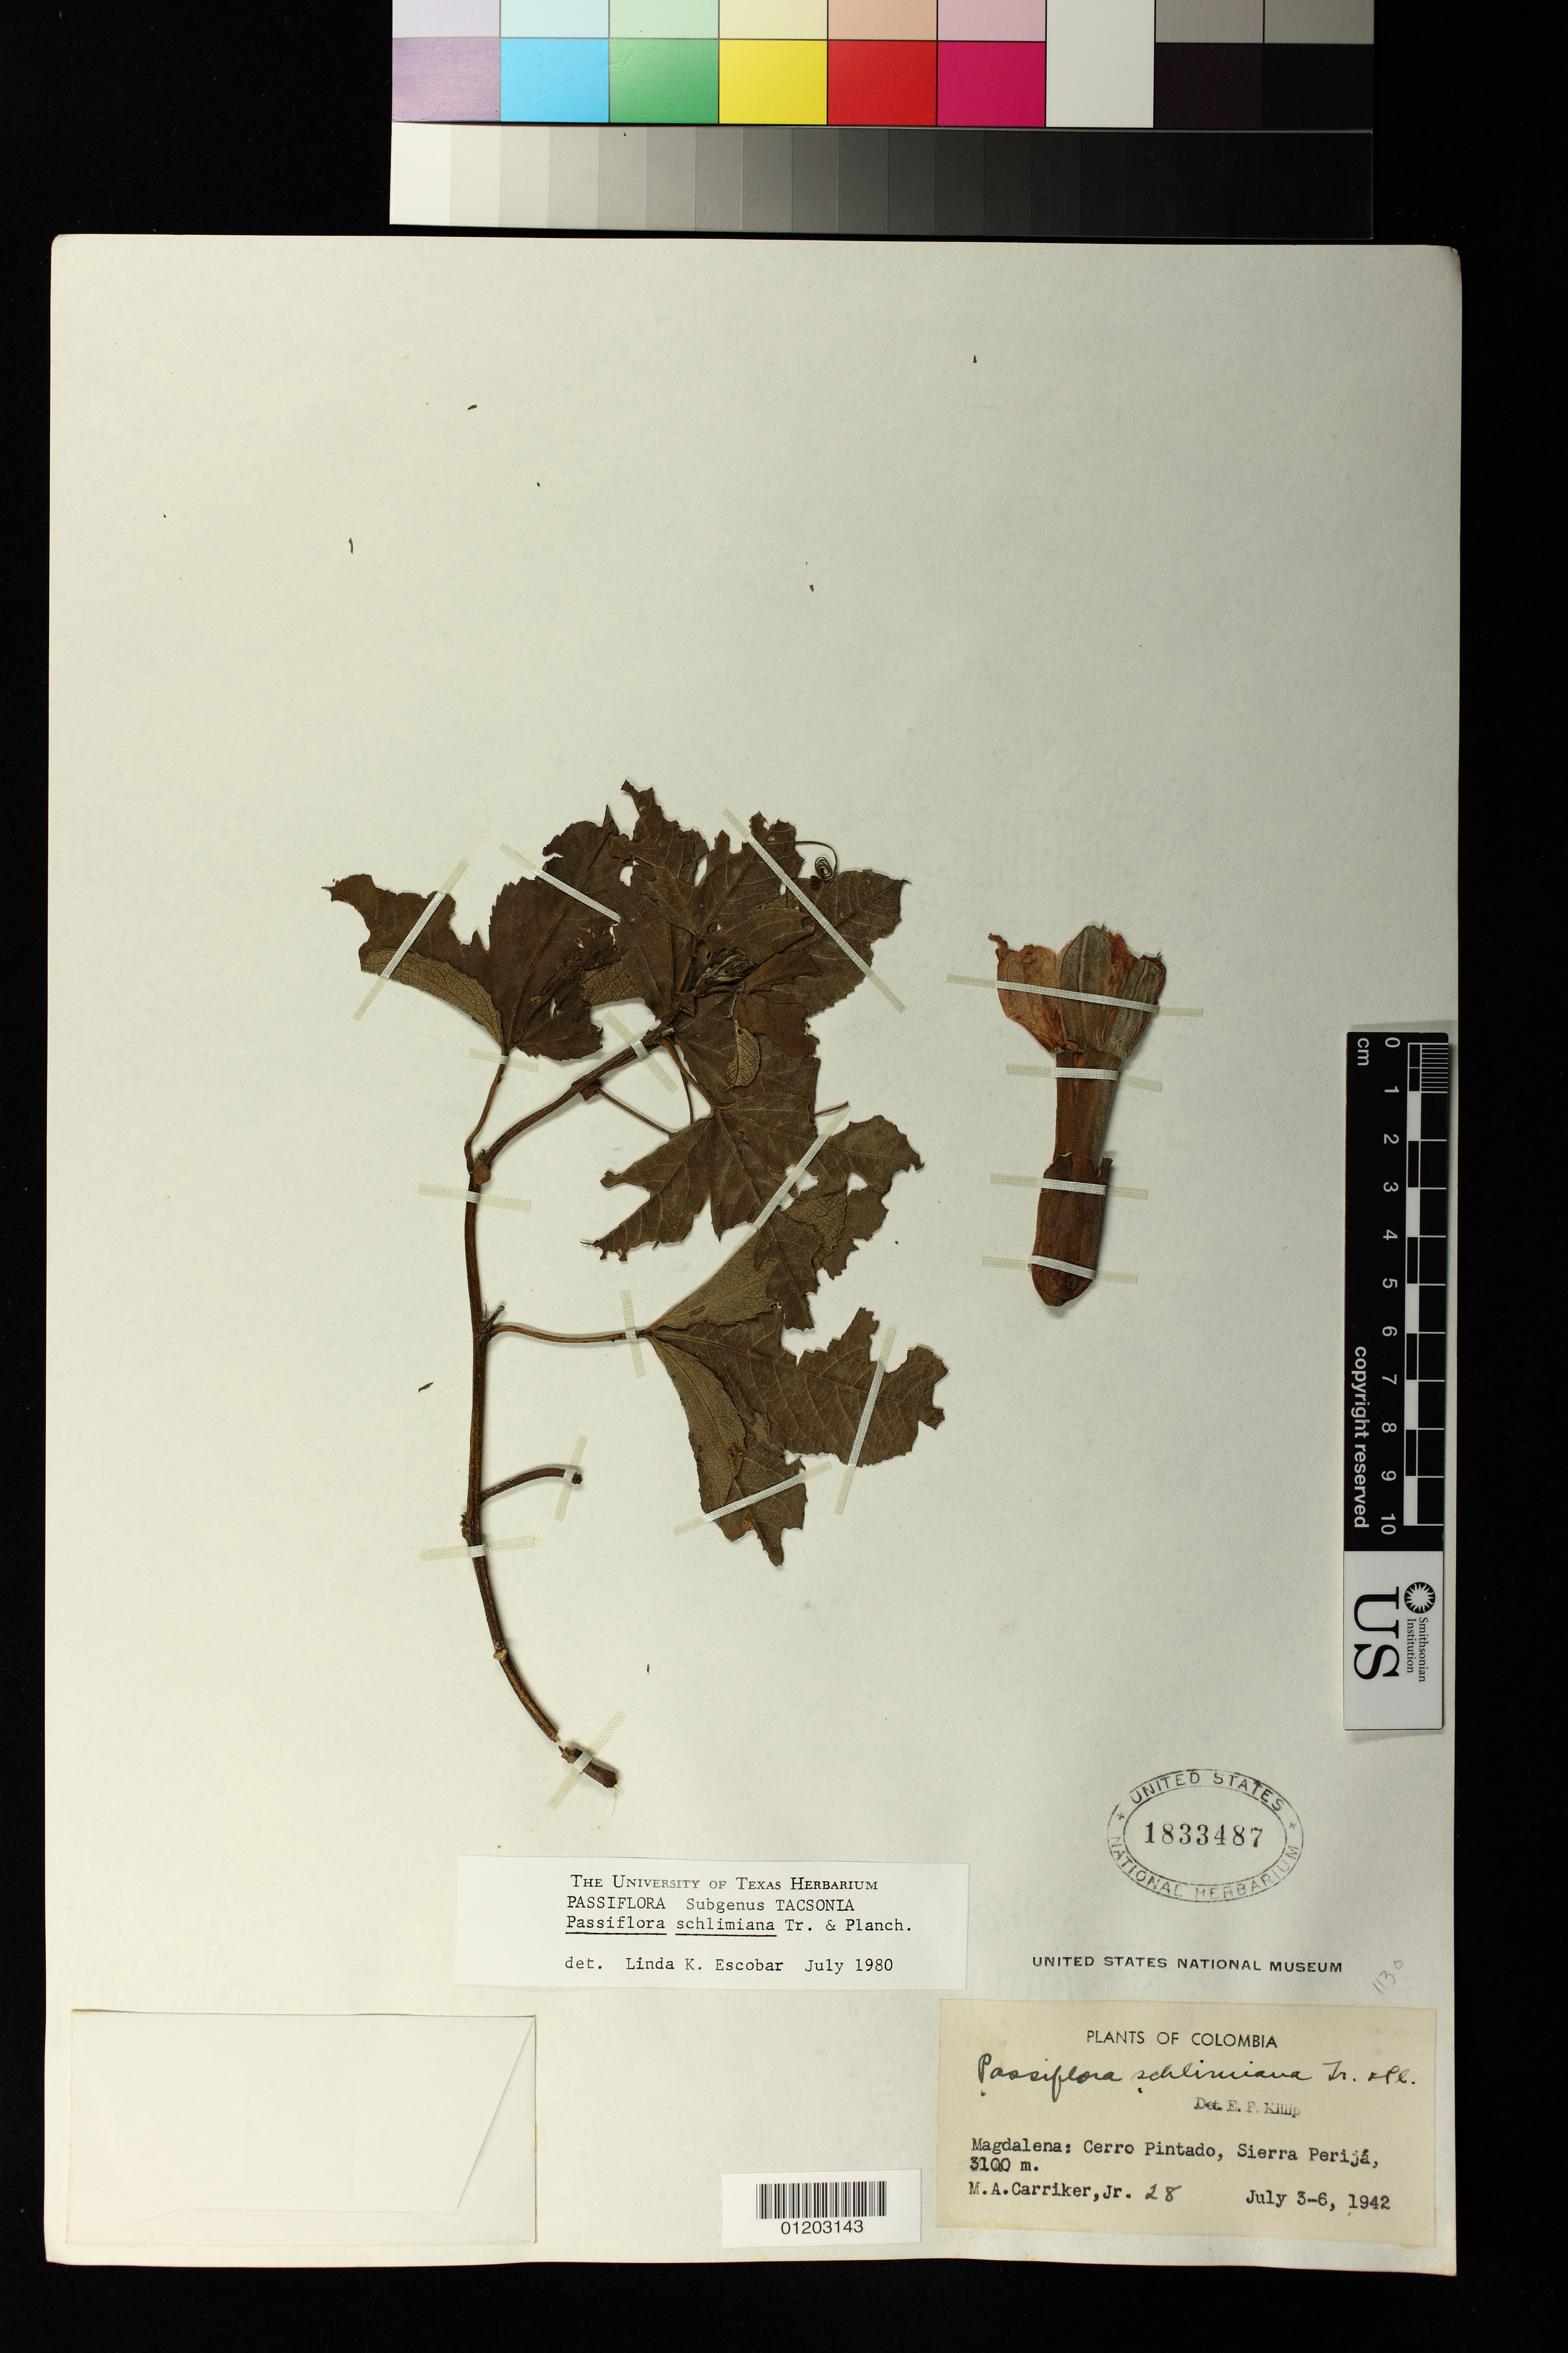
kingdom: Plantae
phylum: Tracheophyta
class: Magnoliopsida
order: Malpighiales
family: Passifloraceae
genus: Passiflora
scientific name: Passiflora schlimiana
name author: Regel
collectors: M. A. Carriker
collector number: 28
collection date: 1942-07-03/1942-07-06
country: Colombia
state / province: Magdalena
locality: Cerro Pintado, Sierra Perijá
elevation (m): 3100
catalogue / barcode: US 1833487